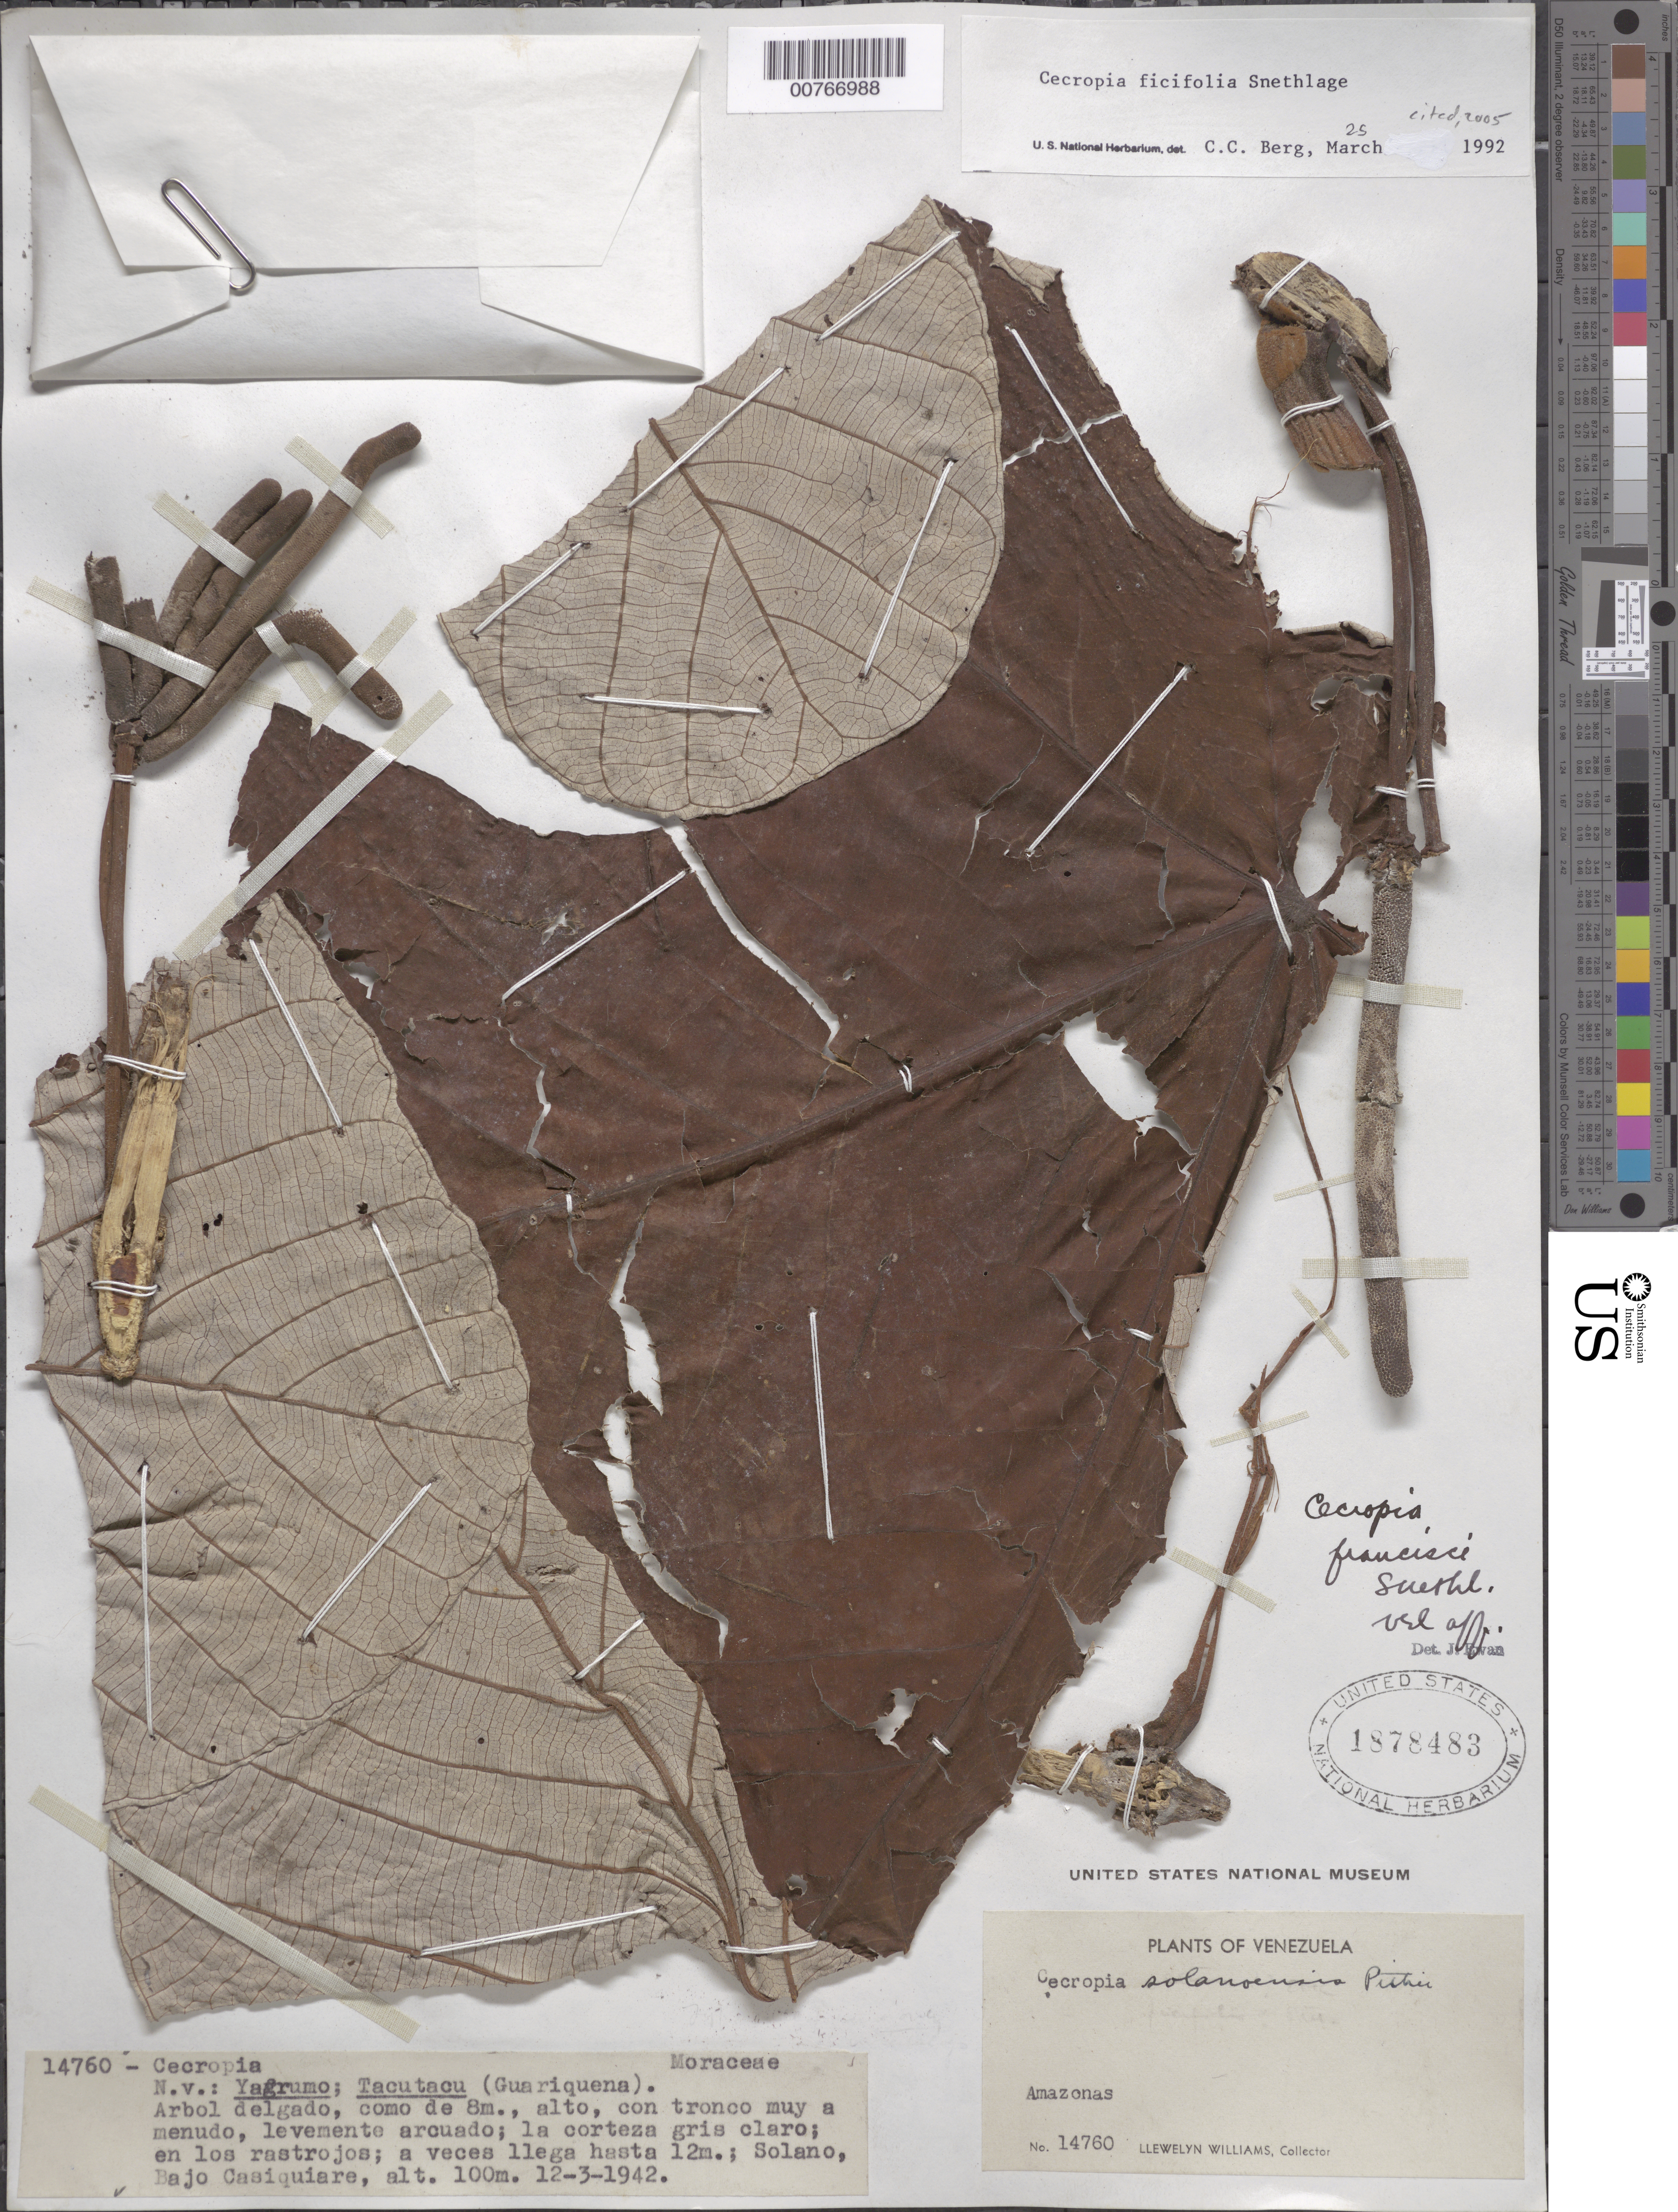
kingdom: Plantae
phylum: Tracheophyta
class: Magnoliopsida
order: Rosales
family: Urticaceae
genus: Cecropia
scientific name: Cecropia ficifolia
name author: Snethlage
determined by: Berg, C. C.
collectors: Ll. Williams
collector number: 14760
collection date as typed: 12-Mar-42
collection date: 1942-03-12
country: Venezuela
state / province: Amazonas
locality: Solano, Bajo Río Casiquiare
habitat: Rastrojos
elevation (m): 100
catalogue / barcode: US 1878483